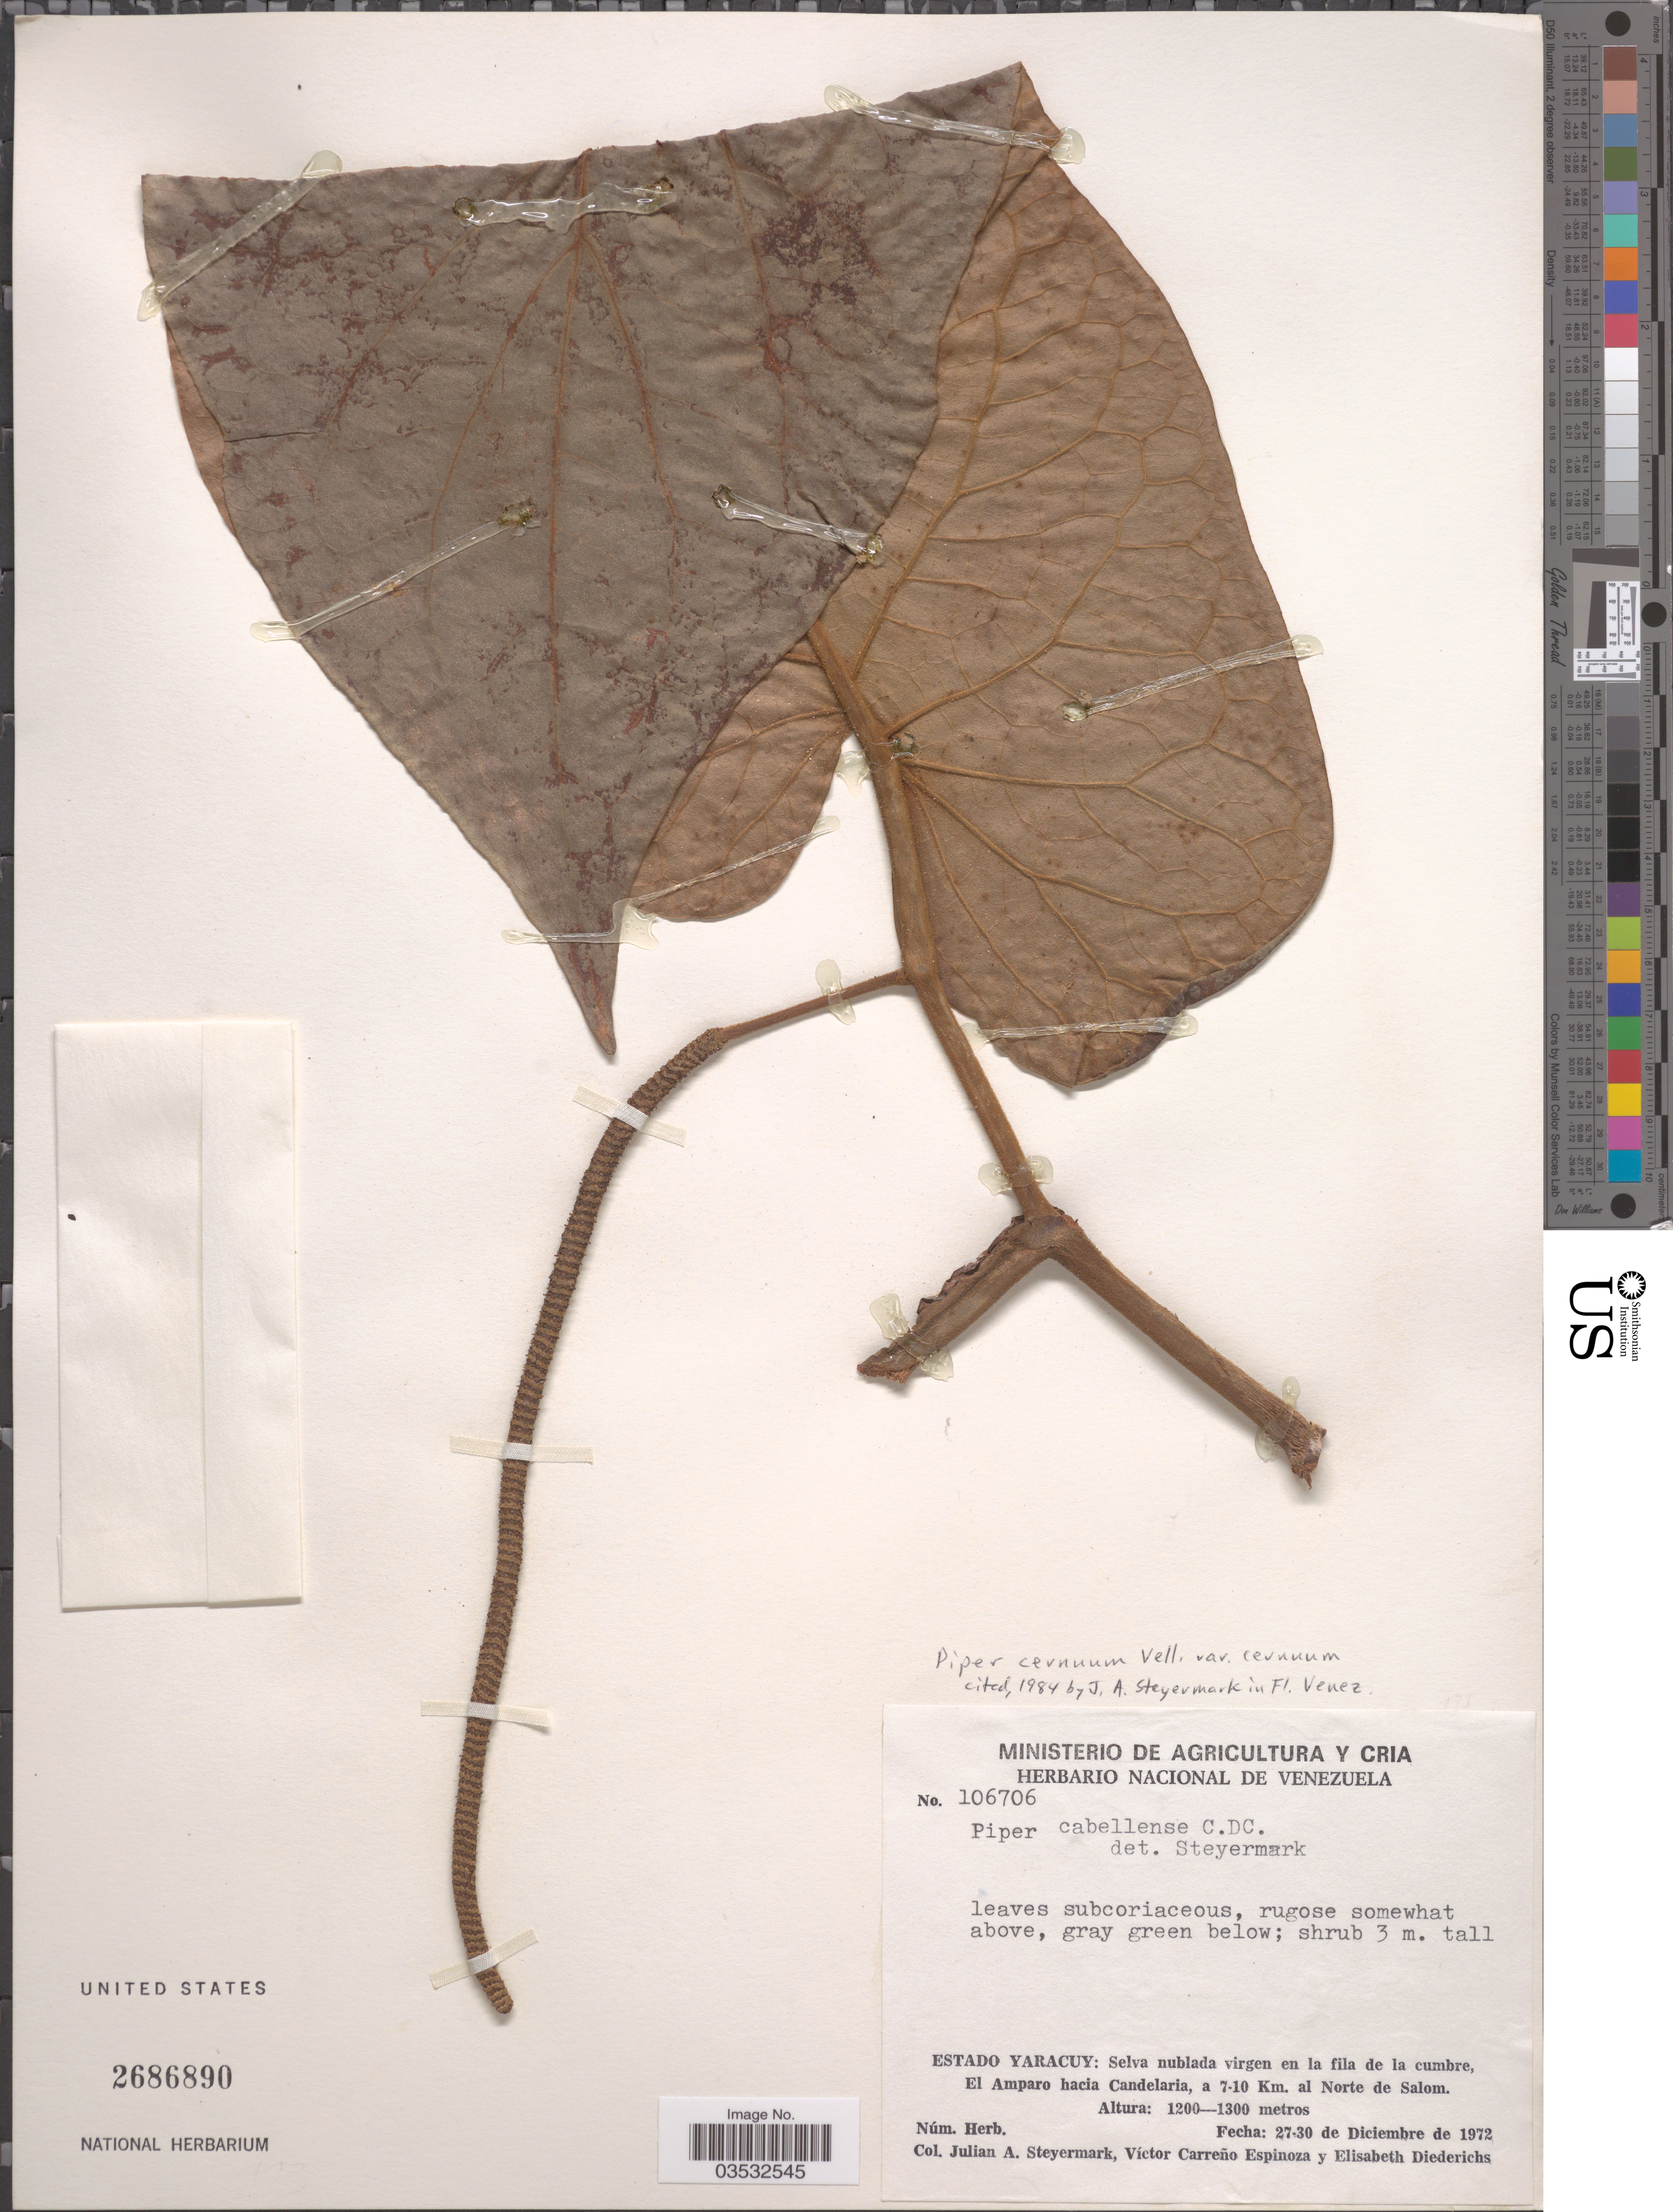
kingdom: Plantae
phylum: Tracheophyta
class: Magnoliopsida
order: Piperales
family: Piperaceae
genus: Piper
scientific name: Piper cernuum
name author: Vell.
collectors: J. Steyermark, V. Carreño E. & E. Diederichs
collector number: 106706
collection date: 1972-12-27/1972-12-30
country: Venezuela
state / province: Yaracuy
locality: Selva nublada virgen en la fila de la cumbre, El Amparo hacia Candelaria, a 7-10 Km. al Norte de Salom.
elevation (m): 1200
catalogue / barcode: US 2686890